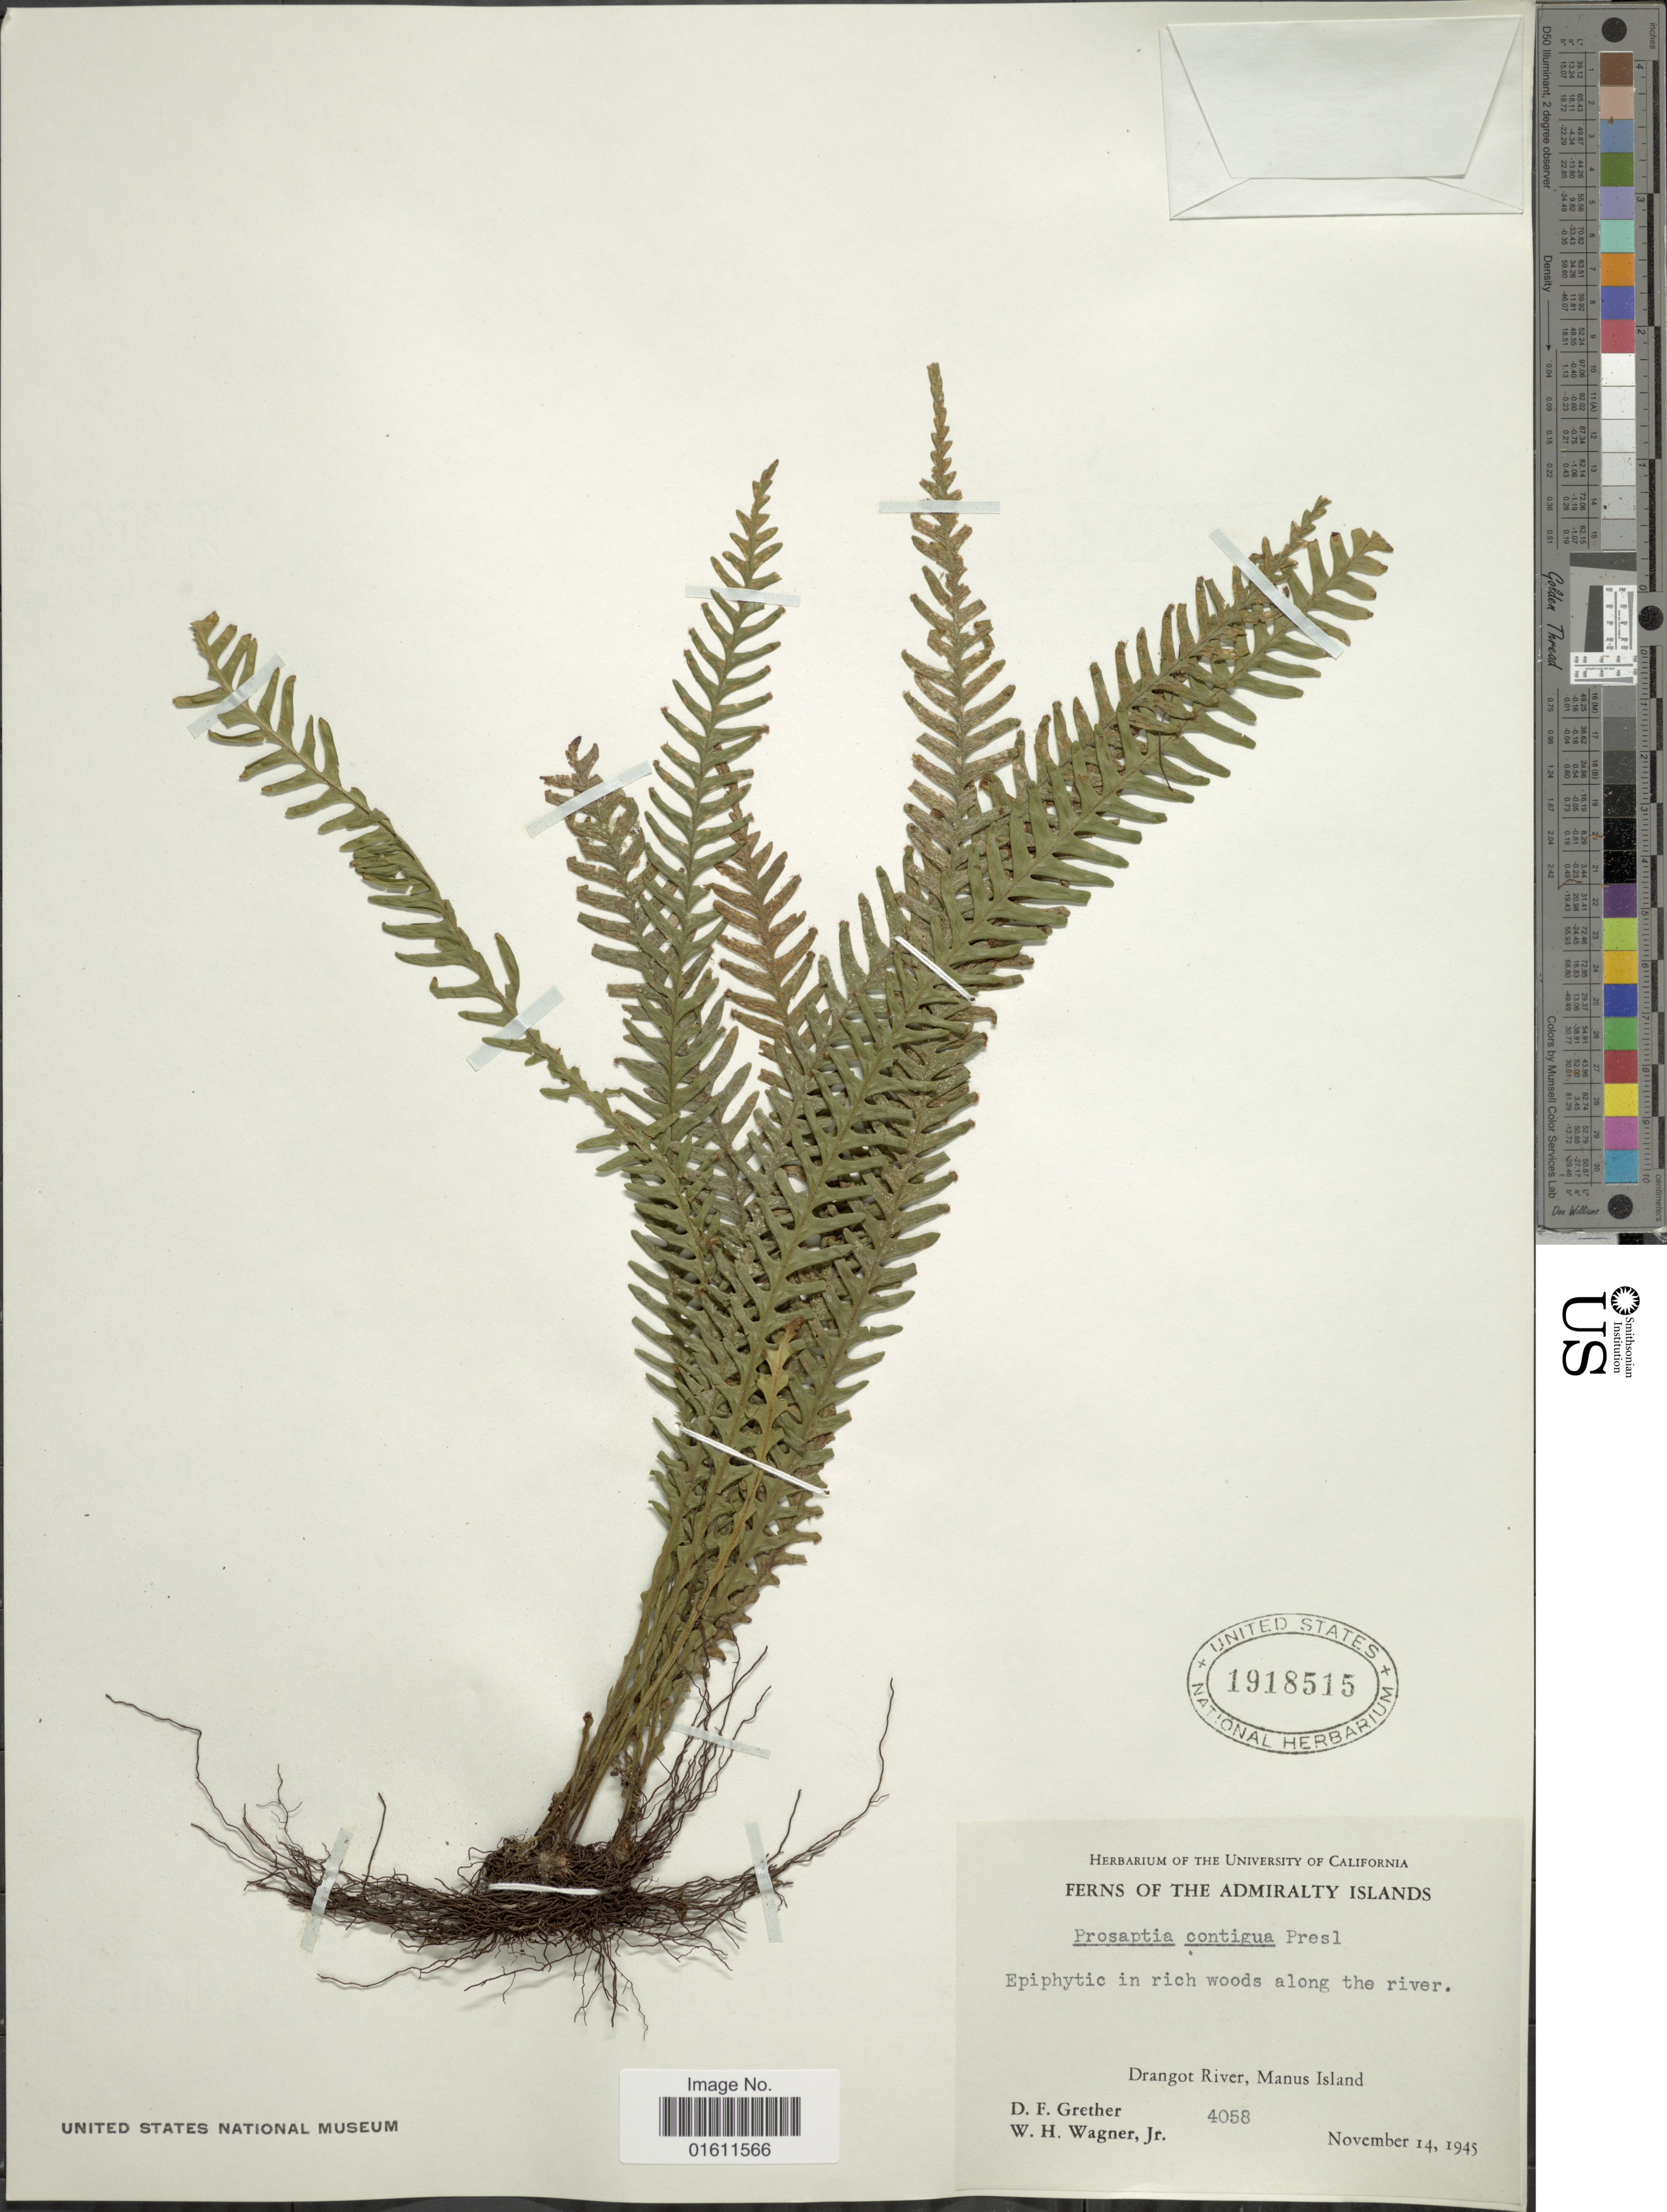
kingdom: Plantae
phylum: Tracheophyta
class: Polypodiopsida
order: Polypodiales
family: Polypodiaceae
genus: Prosaptia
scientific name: Prosaptia contigua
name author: (G. Forst.) Presl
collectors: D. F. Grether & W. H. Wagner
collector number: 4058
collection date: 1945-11-14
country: Papua New Guinea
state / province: Manus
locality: Admiralty Islands, Drangot River, along the river.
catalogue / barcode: US 1918515